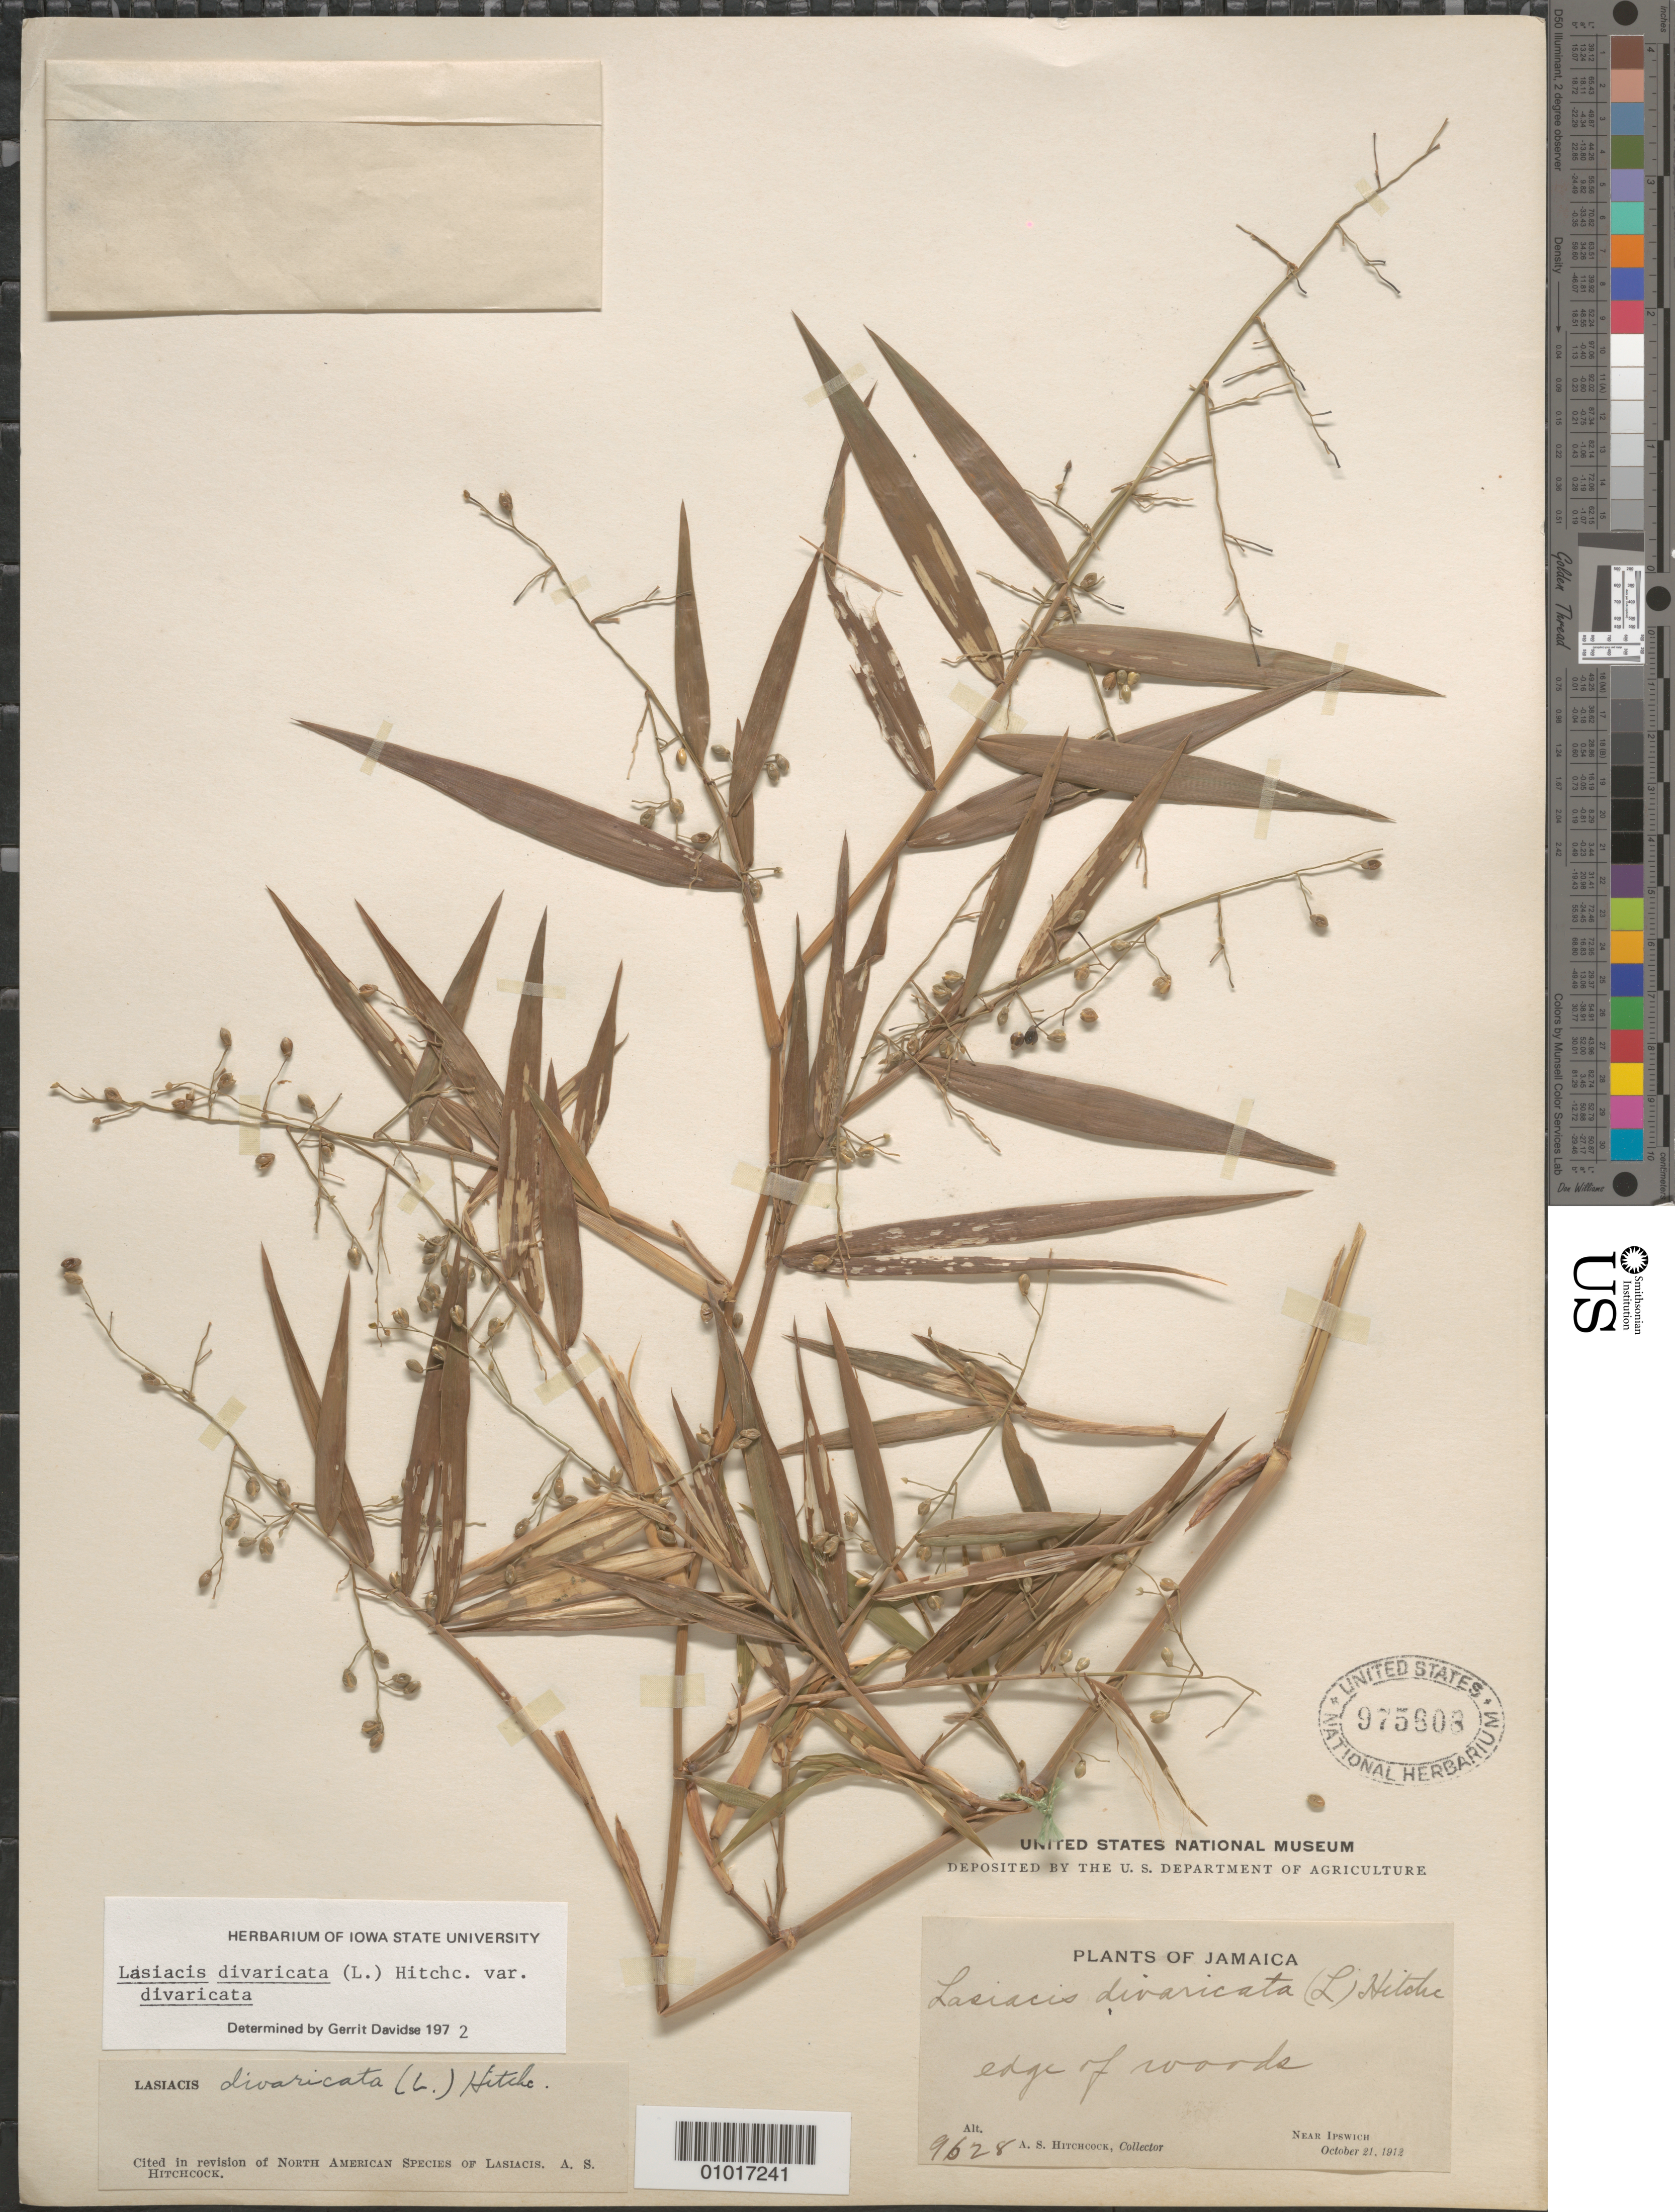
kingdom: Plantae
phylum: Tracheophyta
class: Liliopsida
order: Poales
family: Poaceae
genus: Lasiacis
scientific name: Lasiacis divaricata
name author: (L.) Hitchc.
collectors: A. S. Hitchcock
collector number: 9628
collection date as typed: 21 Oct 1912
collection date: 1912-10-21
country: Jamaica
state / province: Saint Elizabeth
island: Jamaica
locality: Near Ipswich, edge of woods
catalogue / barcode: US 975808